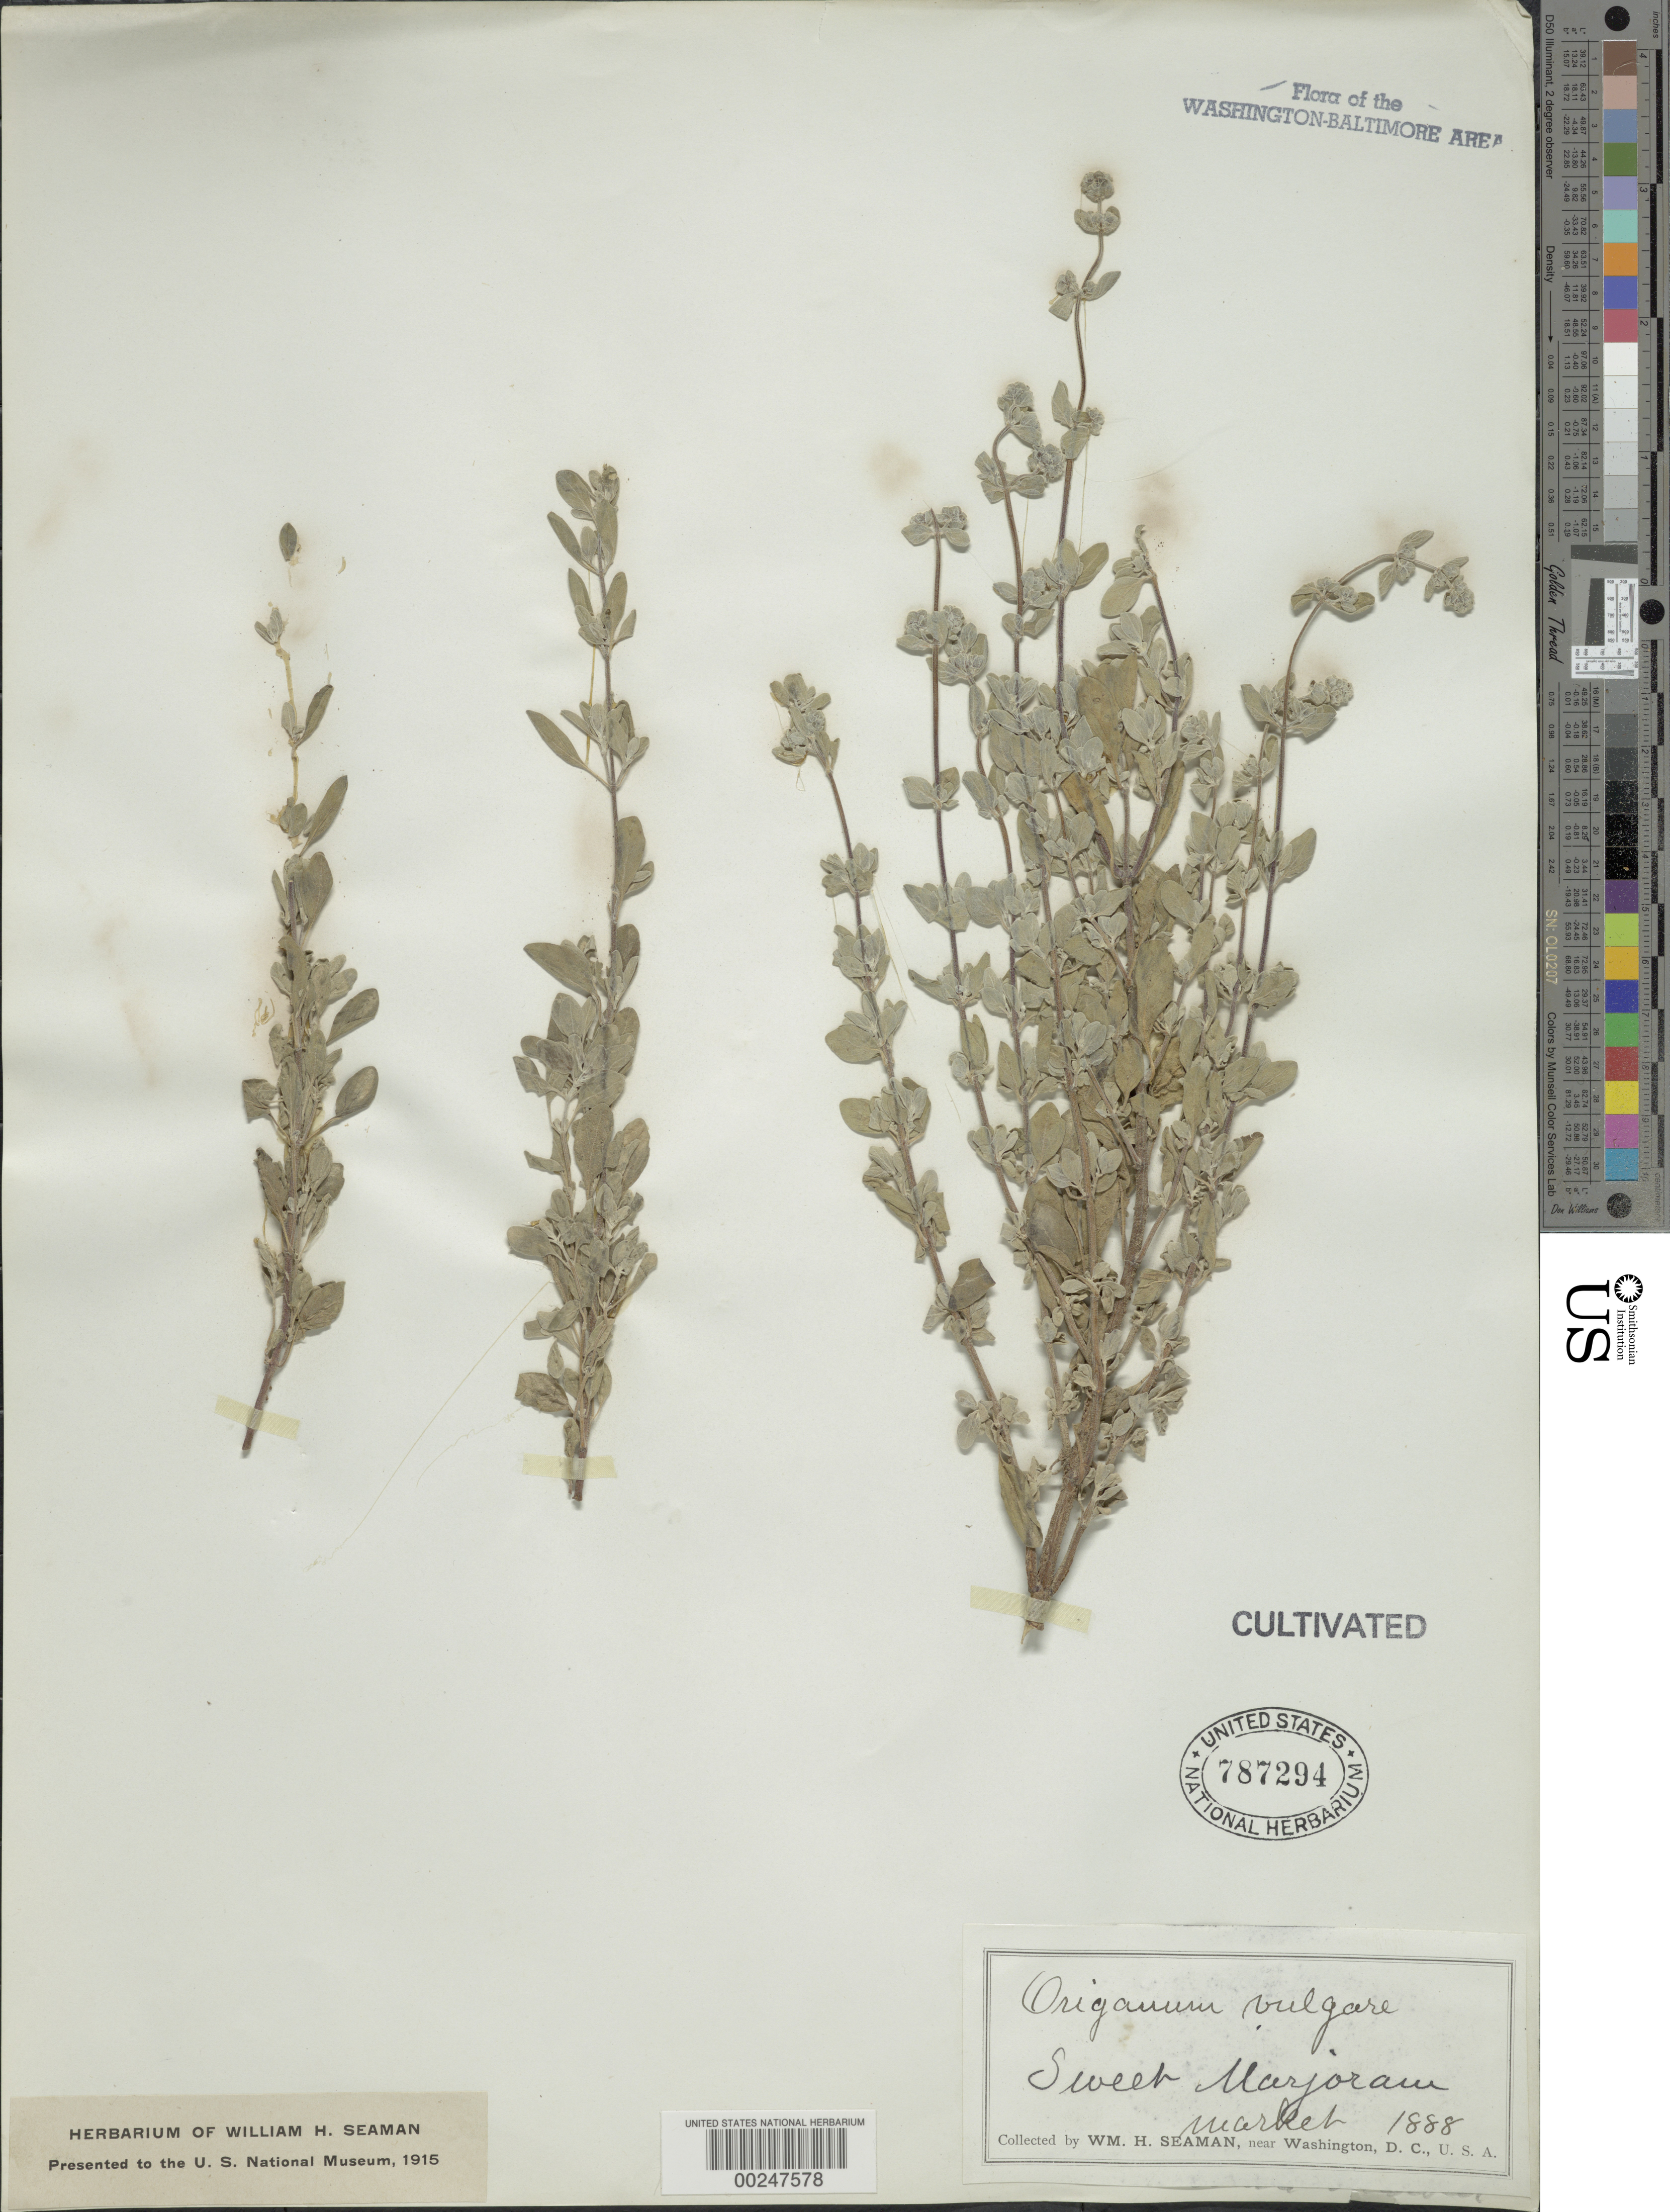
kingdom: Plantae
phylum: Tracheophyta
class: Magnoliopsida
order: Lamiales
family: Lamiaceae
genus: Origanum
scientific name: Origanum vulgare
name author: L.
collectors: W. Seaman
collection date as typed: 1888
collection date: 1888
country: United States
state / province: District of Columbia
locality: Market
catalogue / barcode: US 787294